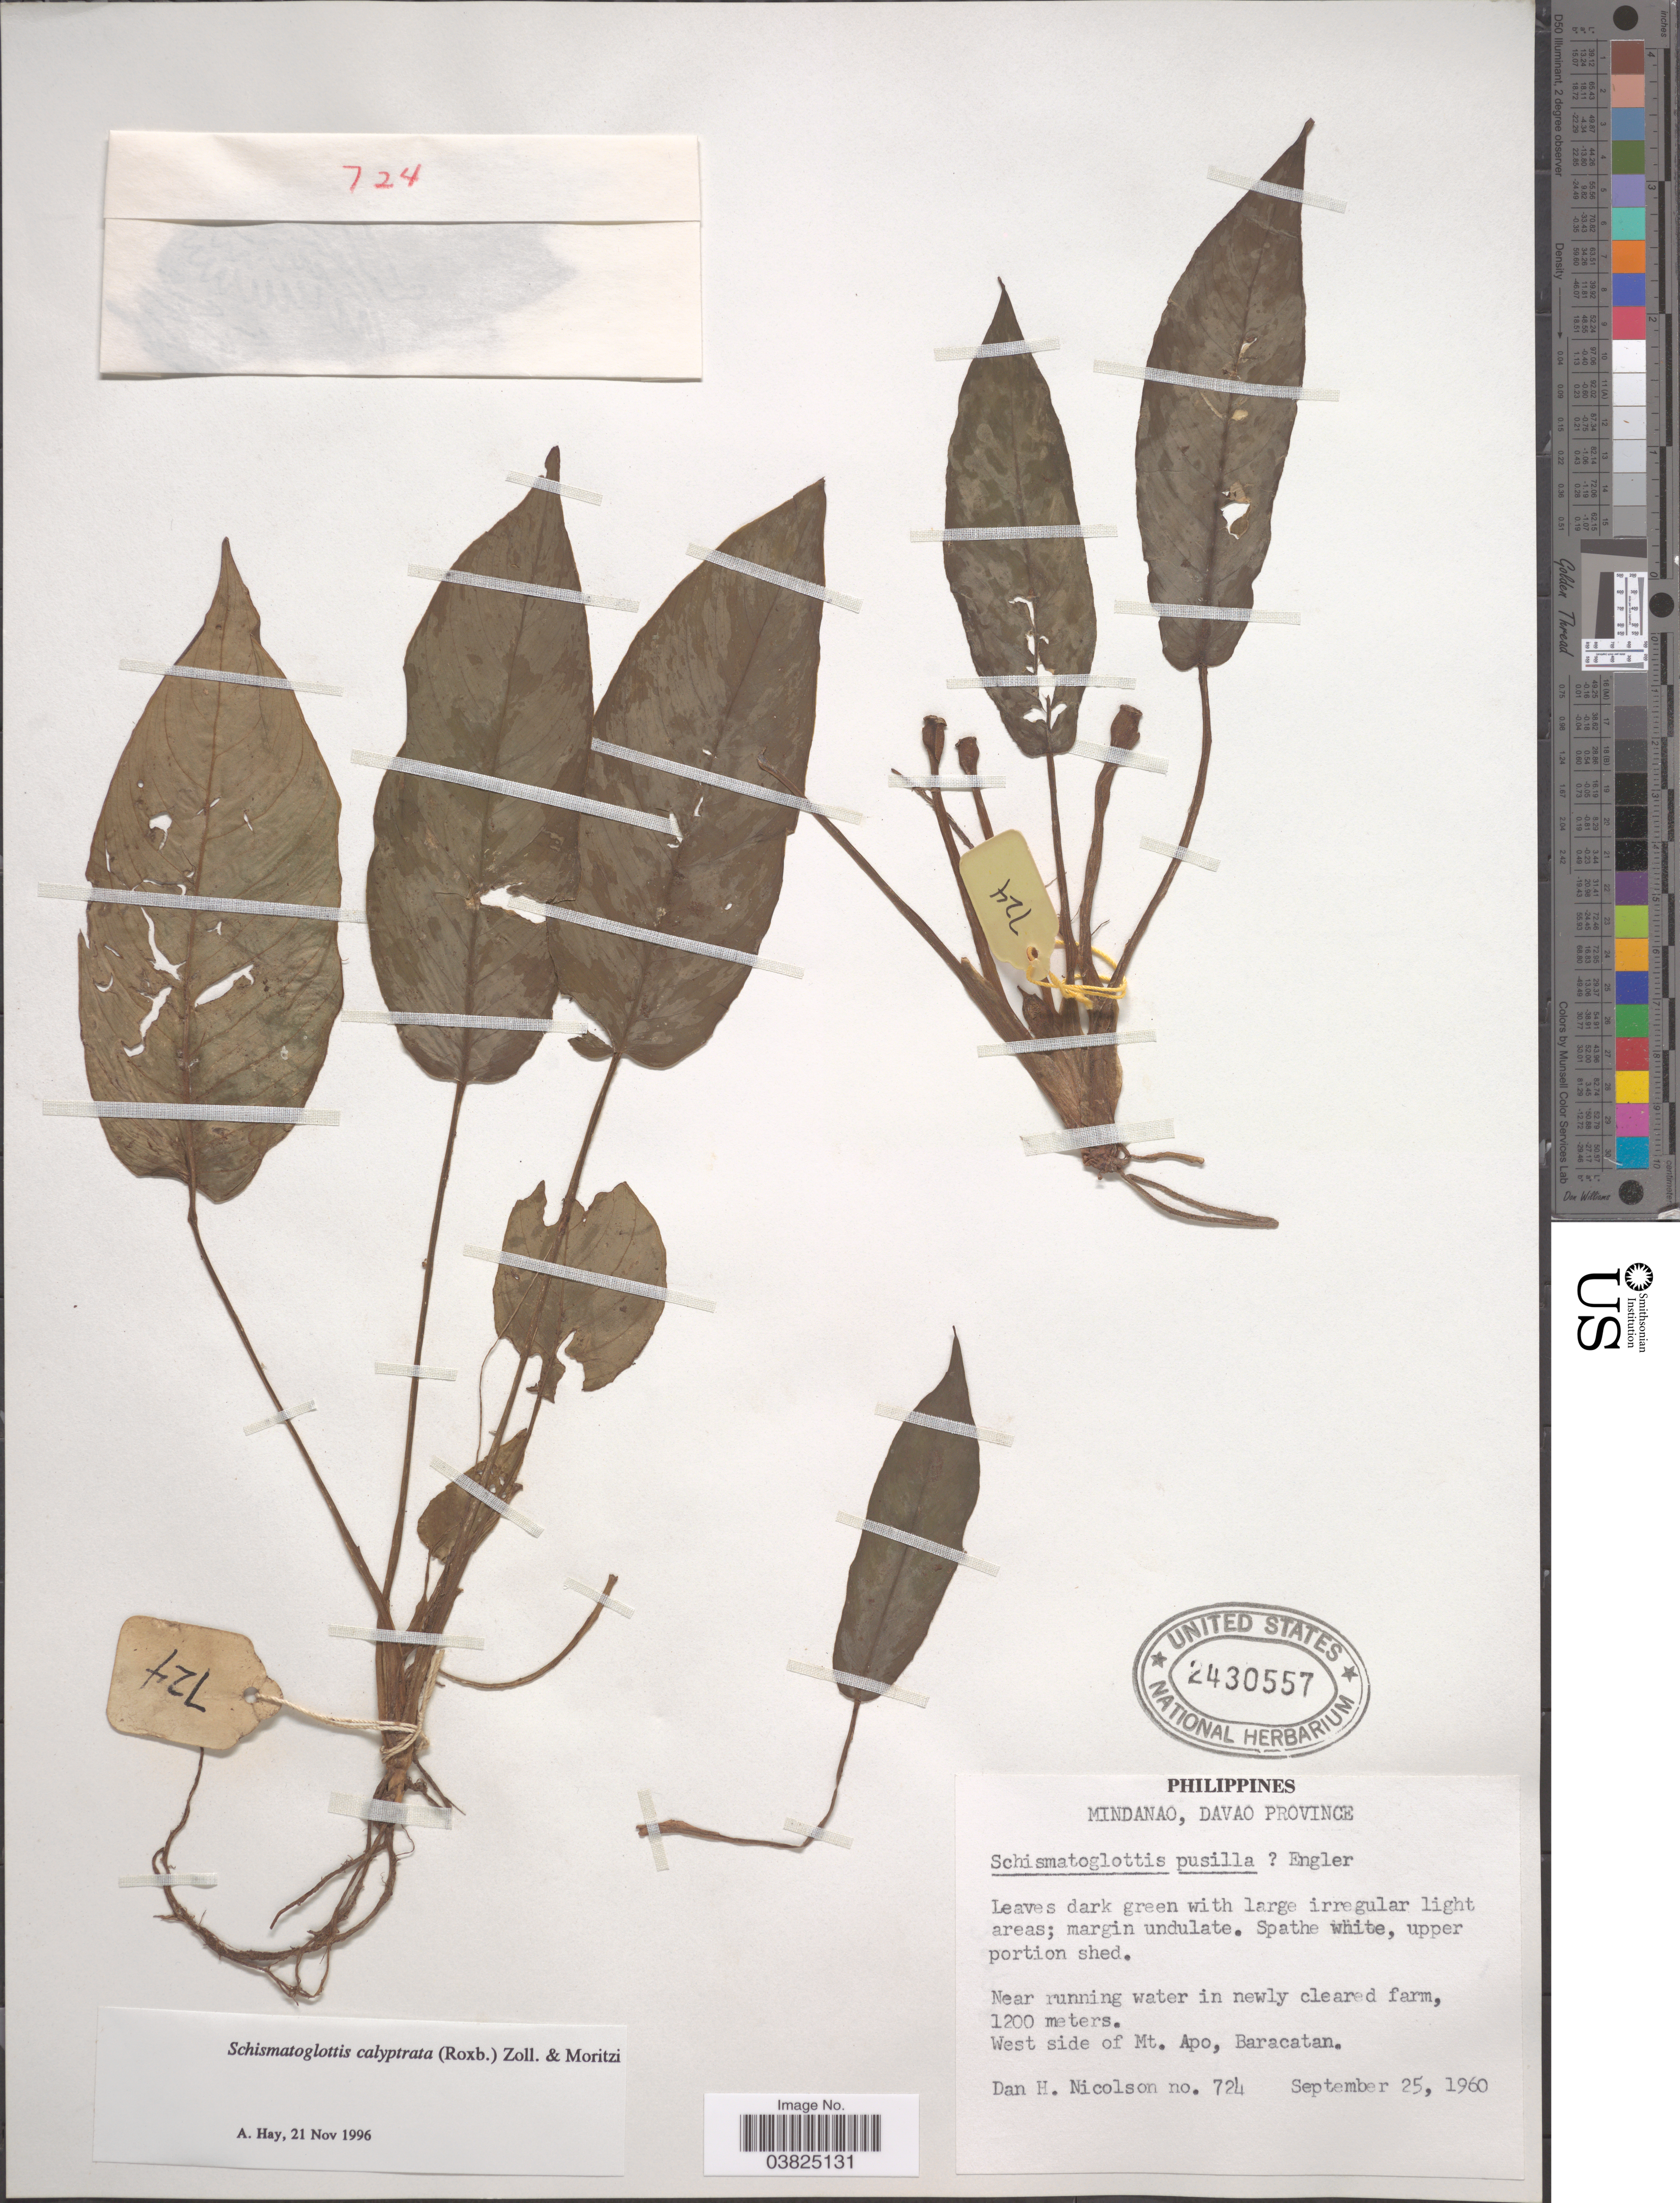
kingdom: Plantae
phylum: Tracheophyta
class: Liliopsida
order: Alismatales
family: Araceae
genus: Schismatoglottis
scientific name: Schismatoglottis calyptrata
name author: Zoll. & Moritzi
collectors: D. H. Nicolson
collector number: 724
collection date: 1960-09-25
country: Philippines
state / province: Davao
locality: Mindanao. Near running water in newly cleared farm. West side of Mt. Apo, Baracatan.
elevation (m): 1200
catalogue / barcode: US 2430557